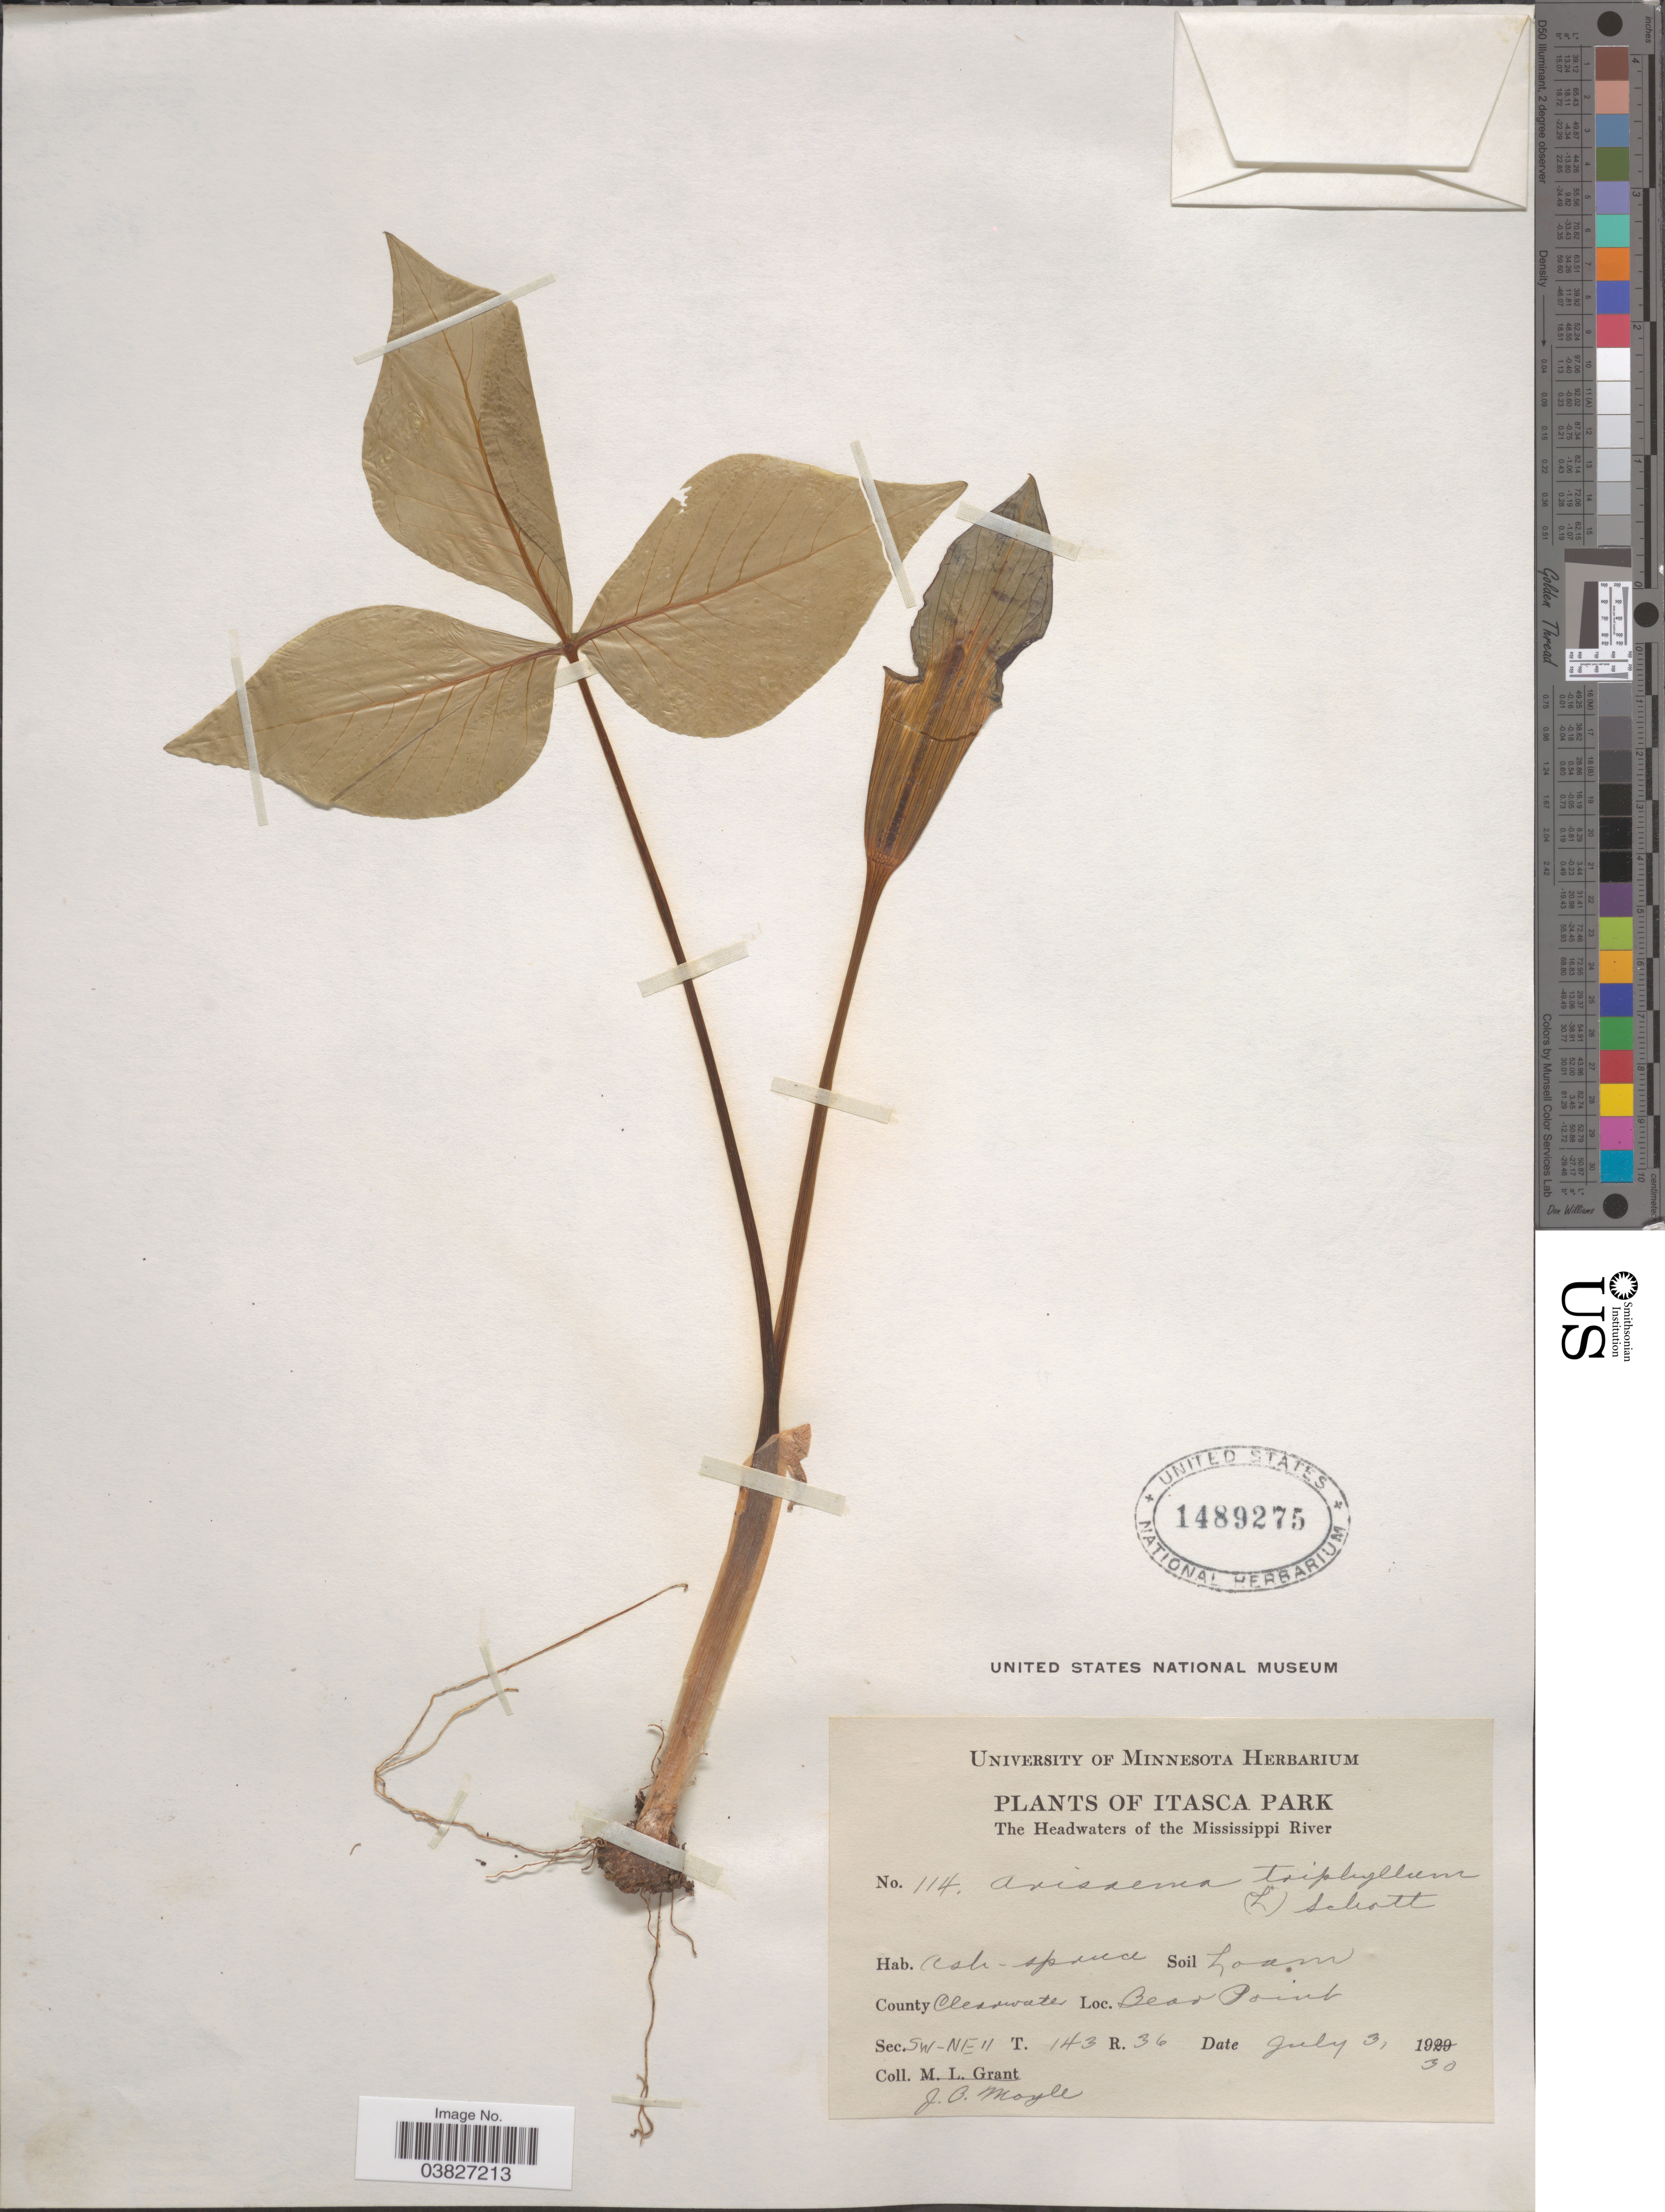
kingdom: Plantae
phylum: Tracheophyta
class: Liliopsida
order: Alismatales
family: Araceae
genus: Arisaema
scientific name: Arisaema triphyllum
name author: (L.) Schott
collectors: J. Moyle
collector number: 114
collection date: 1930-07-03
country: United States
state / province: Minnesota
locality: Itasca Park. The Headwaters of the Mississippi River. County Clearwater. Bear Point. Sec.SW-NE 11 T. 143 R. 36.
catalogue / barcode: US 1489275